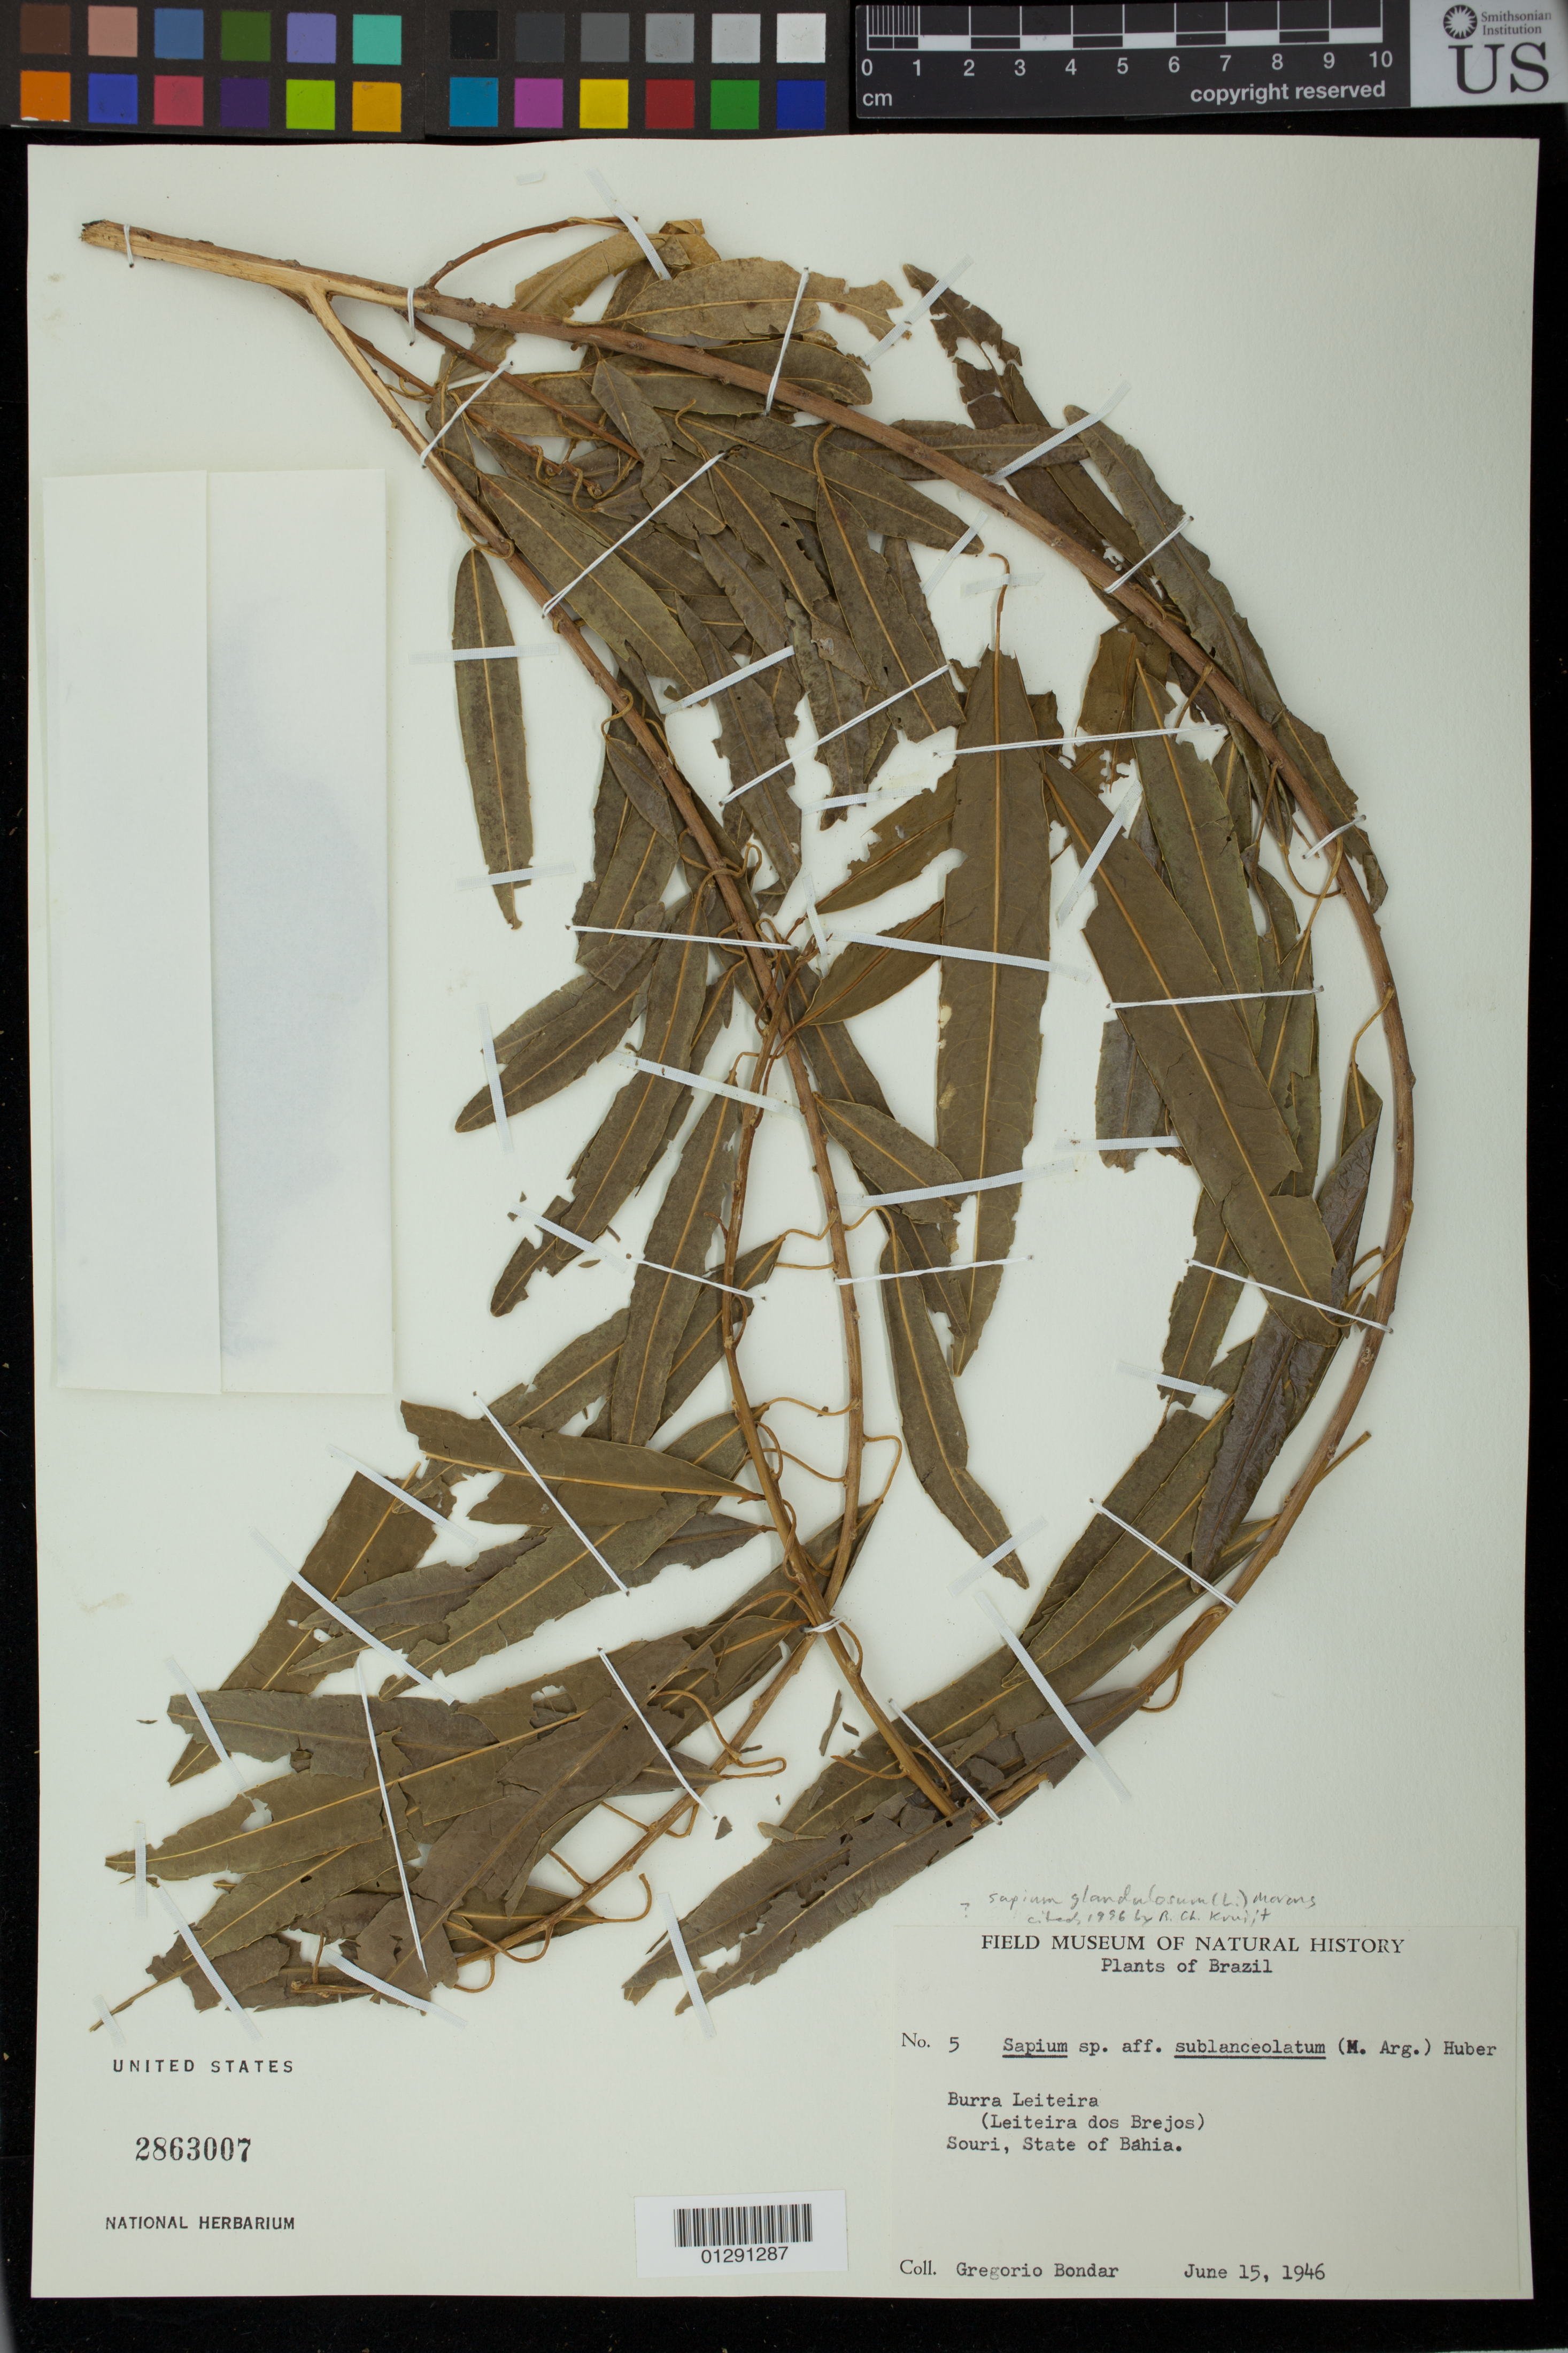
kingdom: Plantae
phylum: Tracheophyta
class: Magnoliopsida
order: Malpighiales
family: Euphorbiaceae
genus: Sapium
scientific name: Sapium glandulatum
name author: (Vell.) Pax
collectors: G. G. Bondar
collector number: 5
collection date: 1946-06-15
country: Brazil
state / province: Bahia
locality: Souri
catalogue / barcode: US 2863007